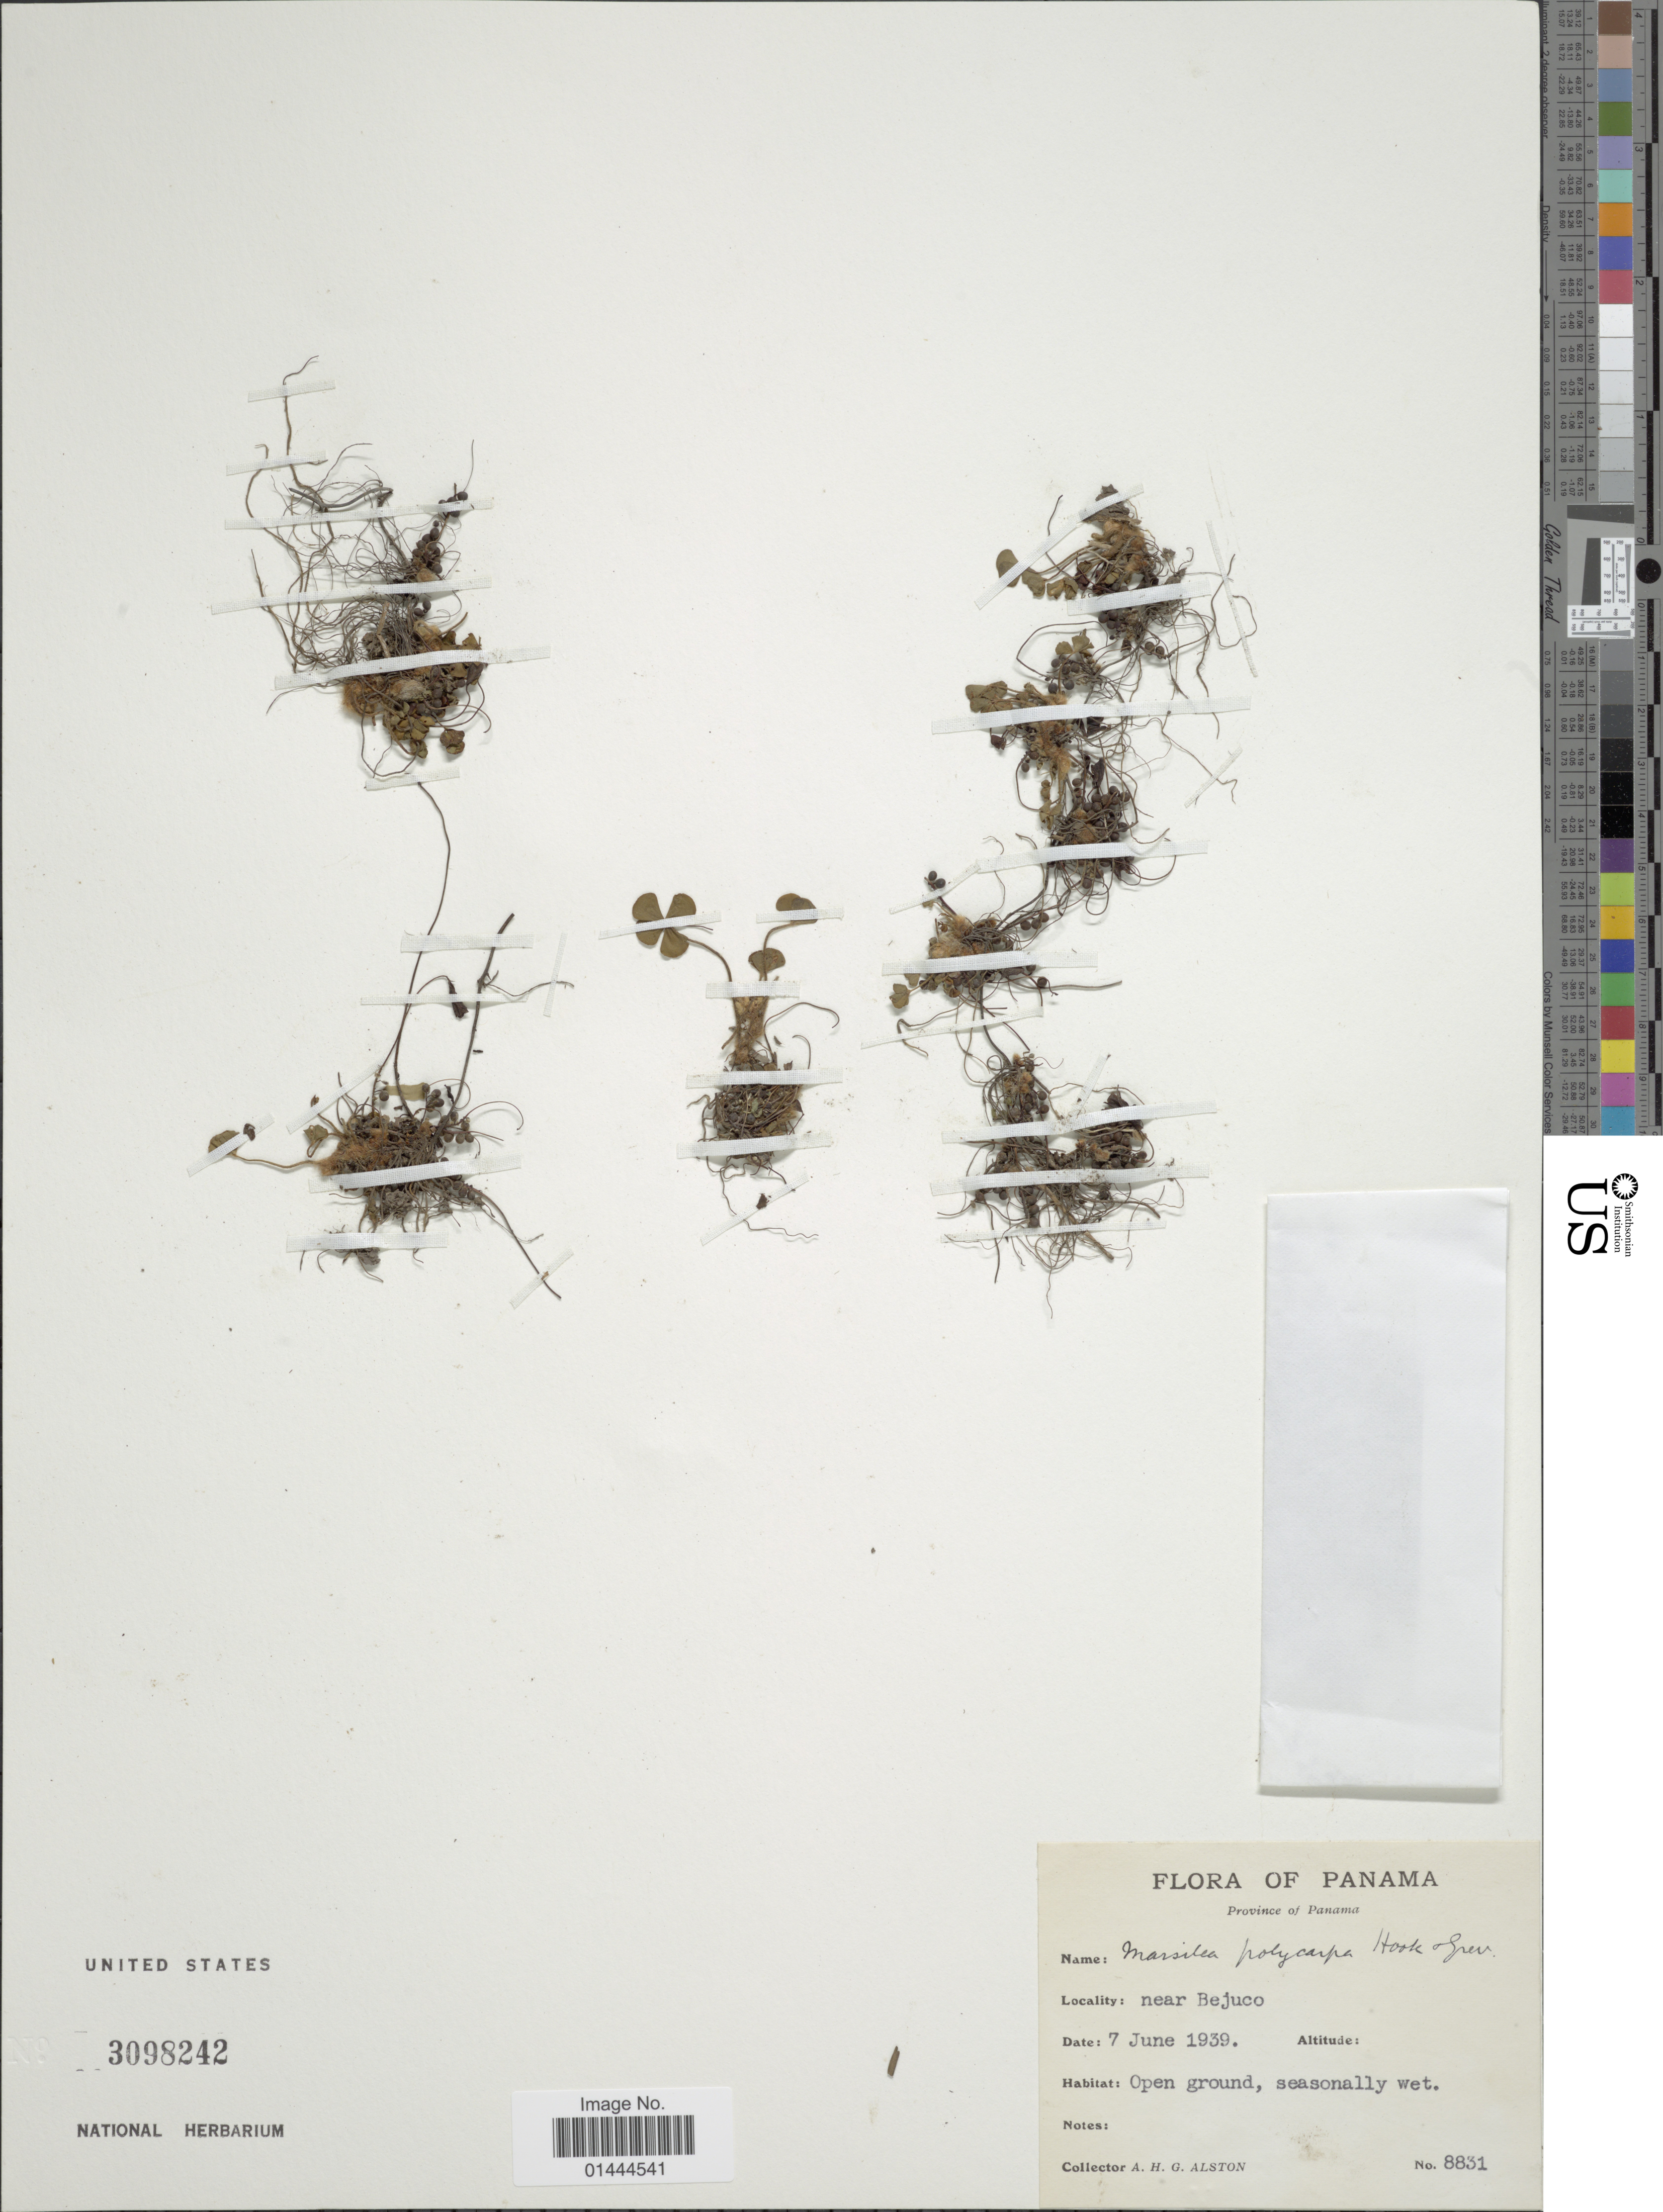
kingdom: Plantae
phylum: Tracheophyta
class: Polypodiopsida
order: Salviniales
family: Marsileaceae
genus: Marsilea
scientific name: Marsilea polycarpa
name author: Hook. & Grev.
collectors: A. H. Alston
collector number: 8831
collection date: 1939-06-07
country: Panama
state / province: Panamá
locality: Near Bejuco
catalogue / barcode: US 3098242